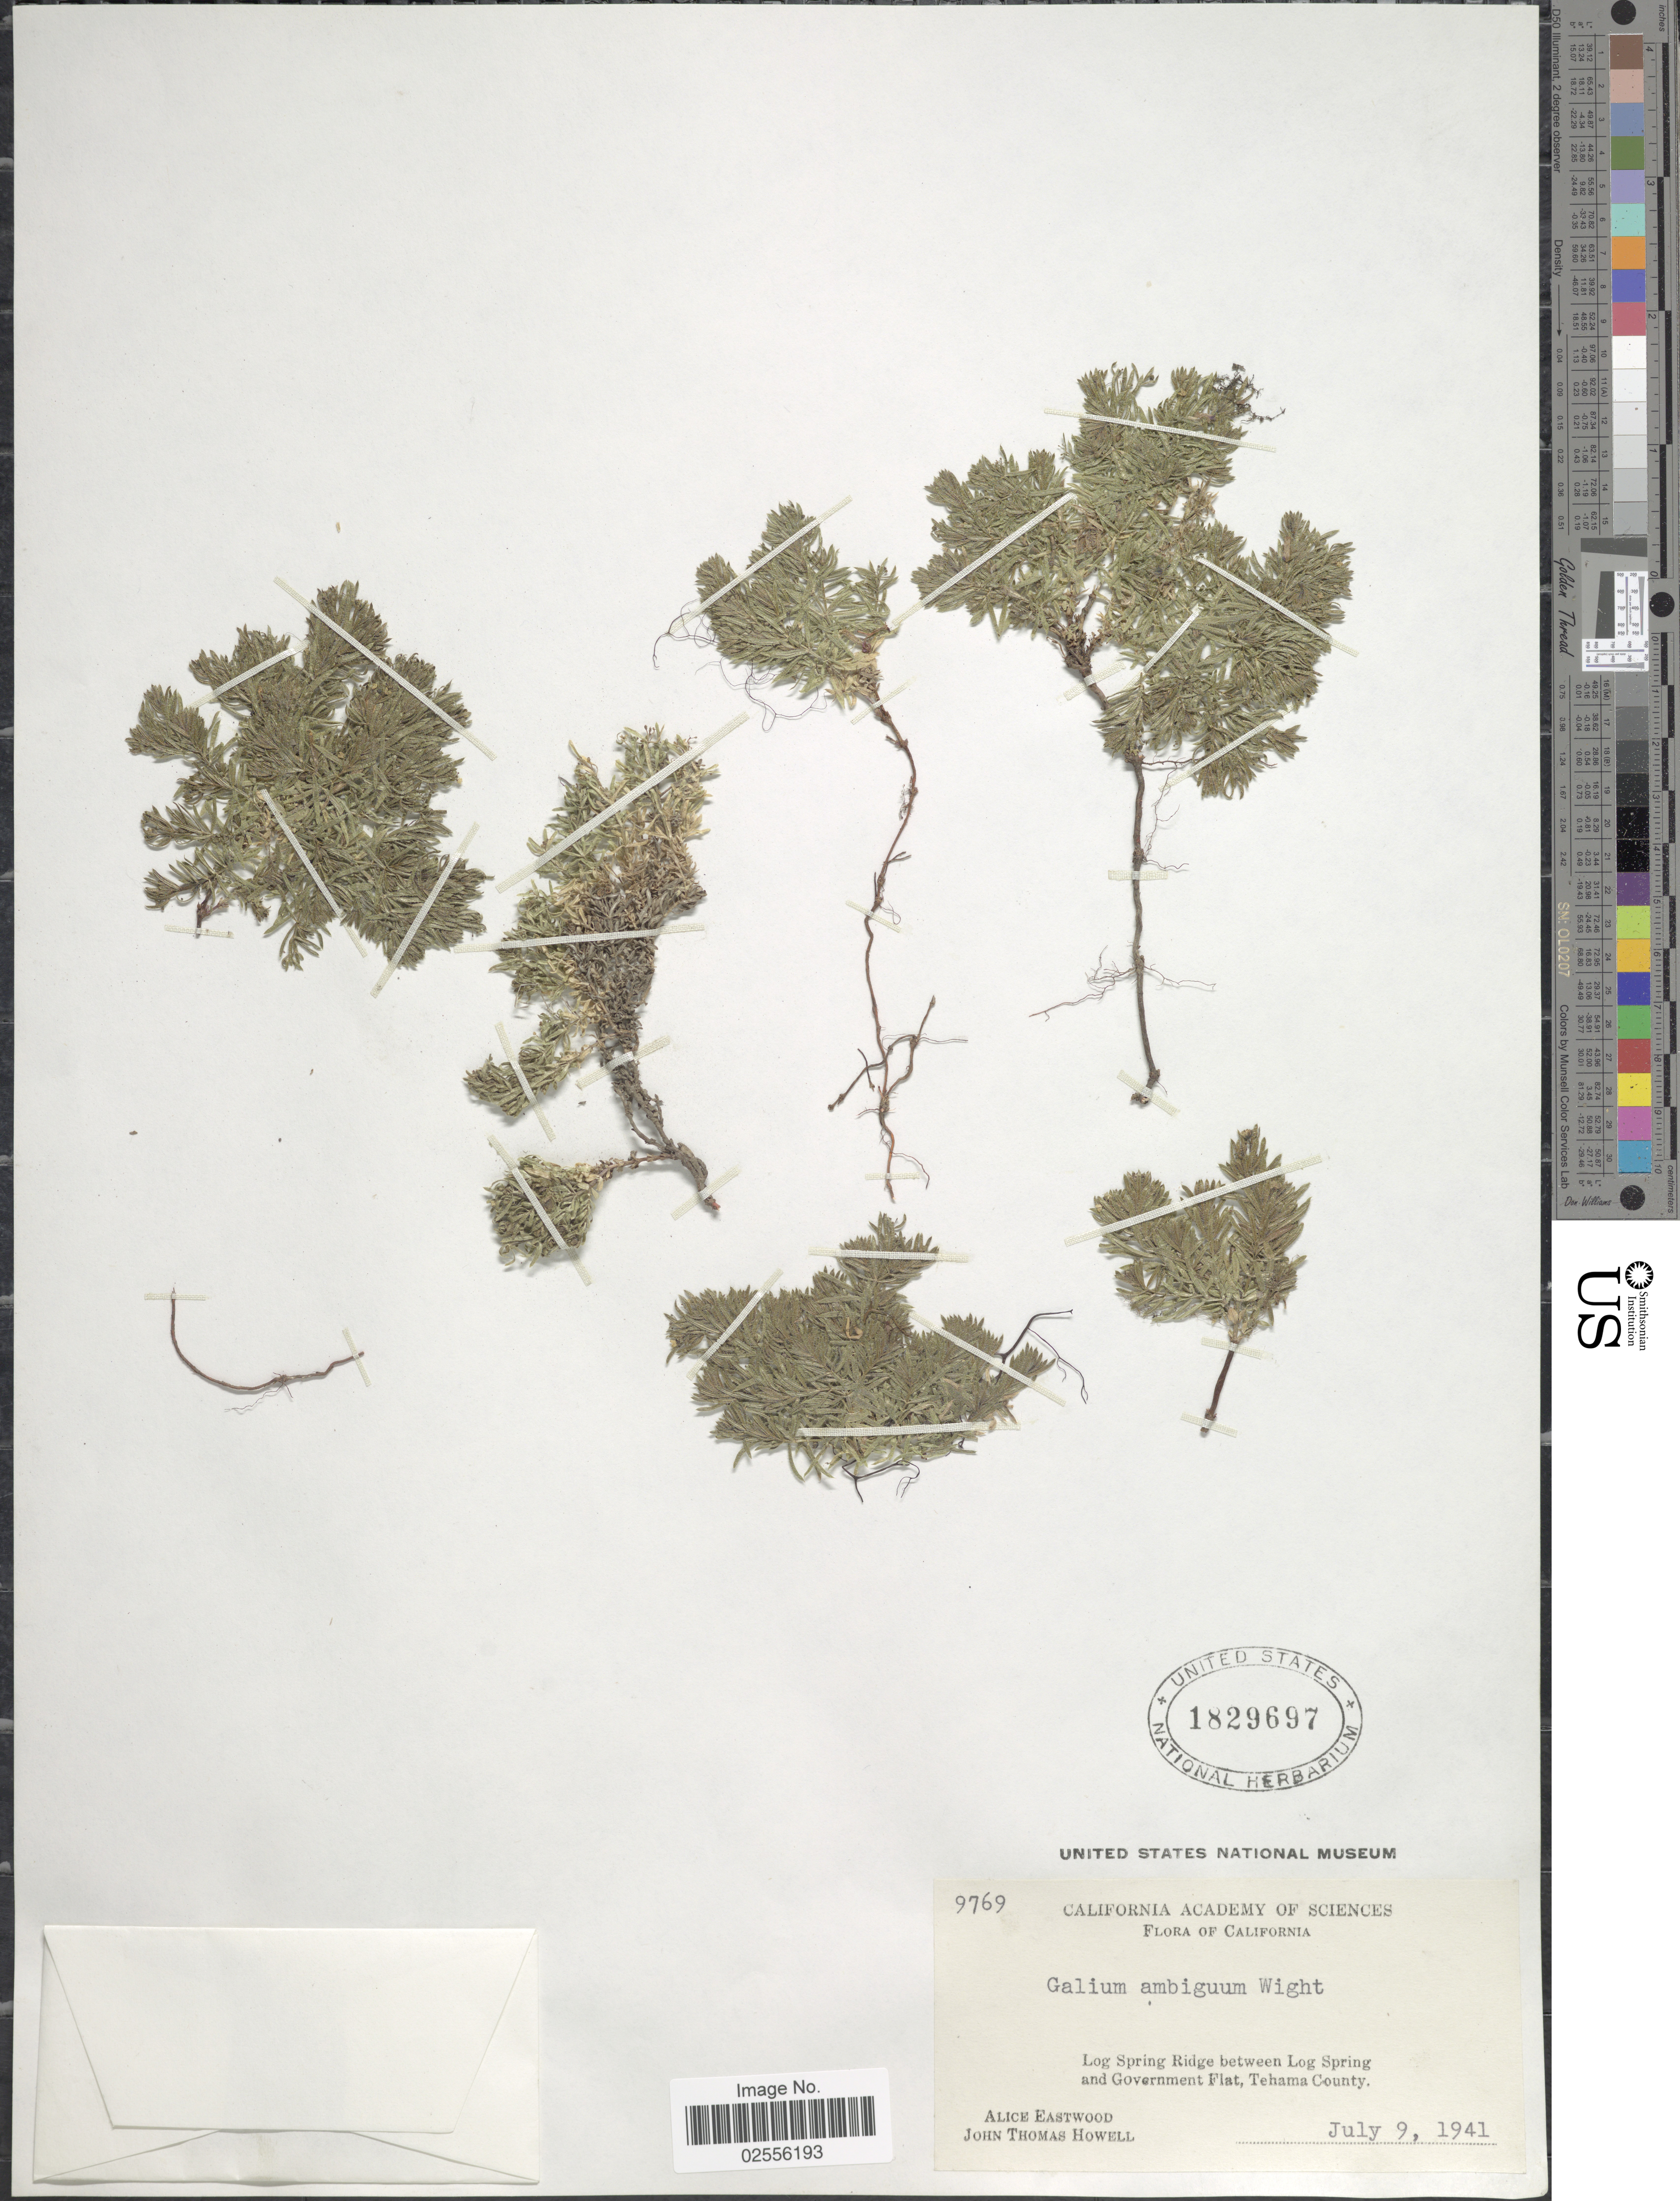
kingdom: Plantae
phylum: Tracheophyta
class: Magnoliopsida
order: Gentianales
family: Rubiaceae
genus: Galium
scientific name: Galium ambiguum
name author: W. Wight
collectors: A. Eastwood & J. T. Howell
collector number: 9769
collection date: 1941-07-09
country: United States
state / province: California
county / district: Tehama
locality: Log Spring Ridge between Log Spring and Government Flat, Tehama County.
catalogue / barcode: US 1829697